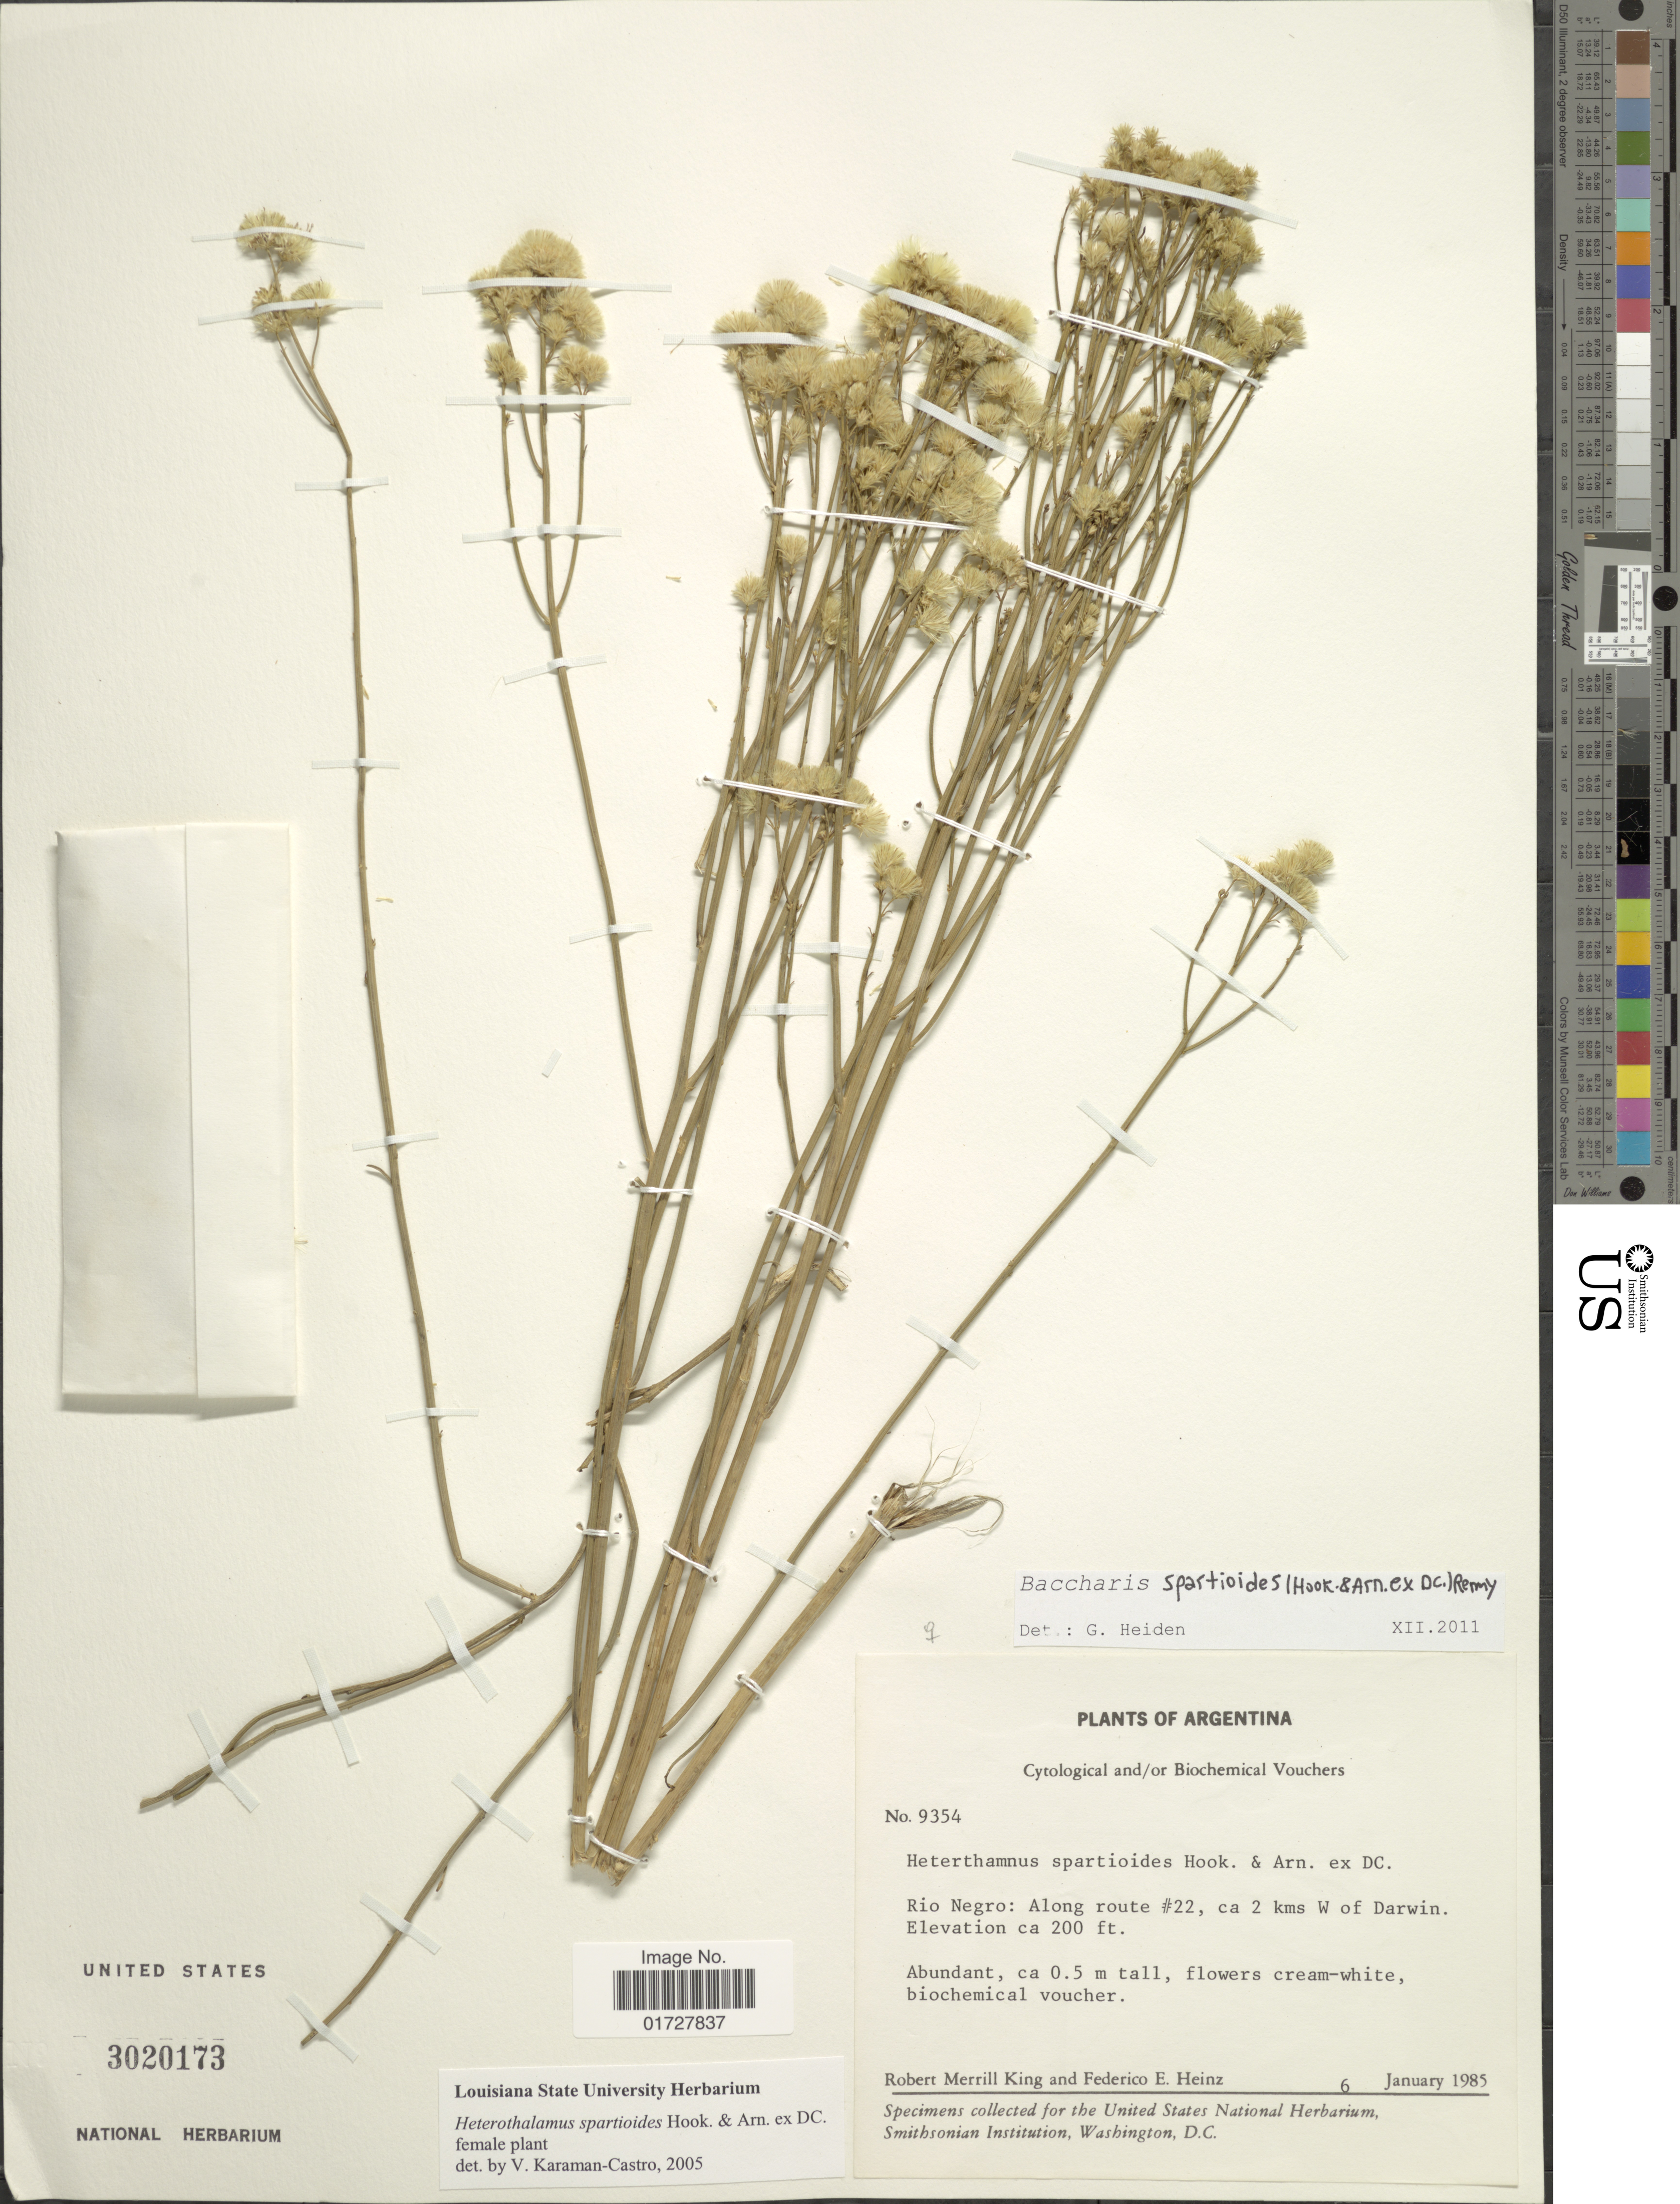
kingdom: Plantae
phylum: Tracheophyta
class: Magnoliopsida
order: Asterales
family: Asteraceae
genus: Baccharis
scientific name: Baccharis spartioides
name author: (Hook. & Arn. ex DC.) J. Rémy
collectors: R. M. King & F. Heinz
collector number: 9354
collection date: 1985-01-06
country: Argentina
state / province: Rio Negro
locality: Along route #22, ca 2 kms W of Darwin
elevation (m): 61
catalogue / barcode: US 3020173